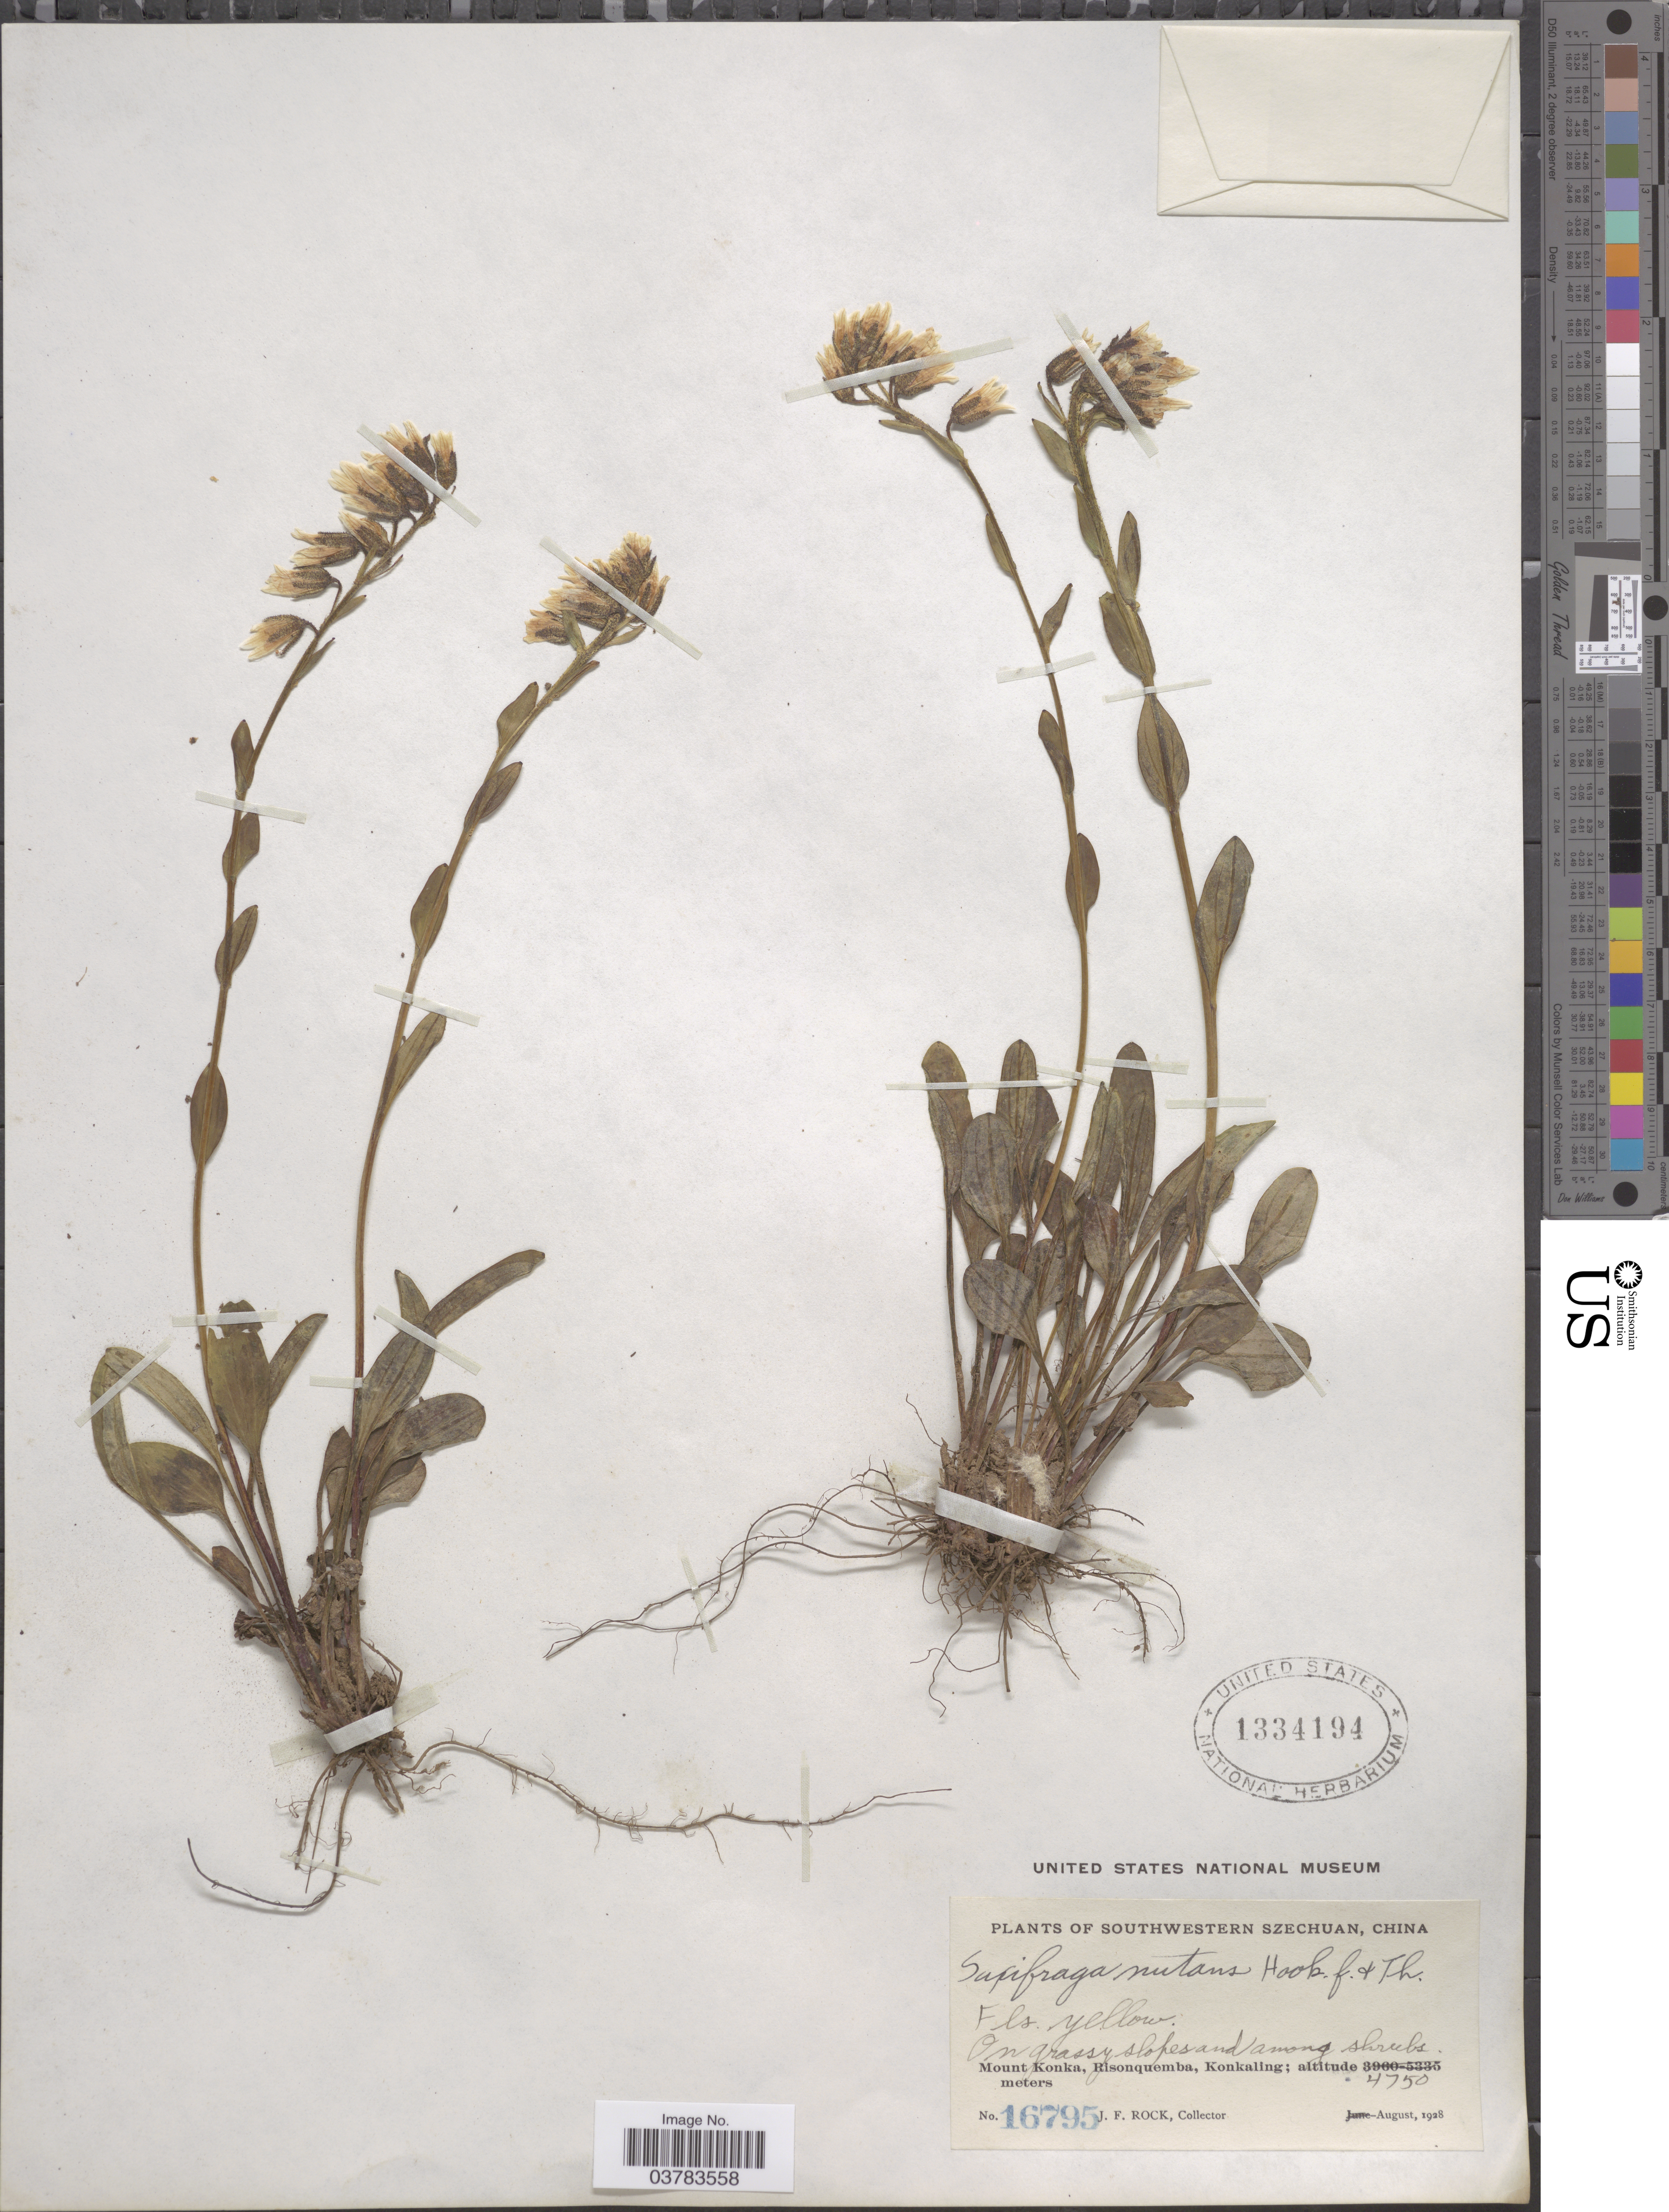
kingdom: Plantae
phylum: Tracheophyta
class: Magnoliopsida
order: Saxifragales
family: Saxifragaceae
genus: Saxifraga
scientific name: Saxifraga nutans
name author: Hook. f. & Thomson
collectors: J. Rock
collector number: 16795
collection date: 1928-08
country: China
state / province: Sichuan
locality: Southwestern Szechuan. On grassy slopes and among shrubs. Mount Konka, Risonquemba, Konkaling.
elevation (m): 4750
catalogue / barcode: US 1334194